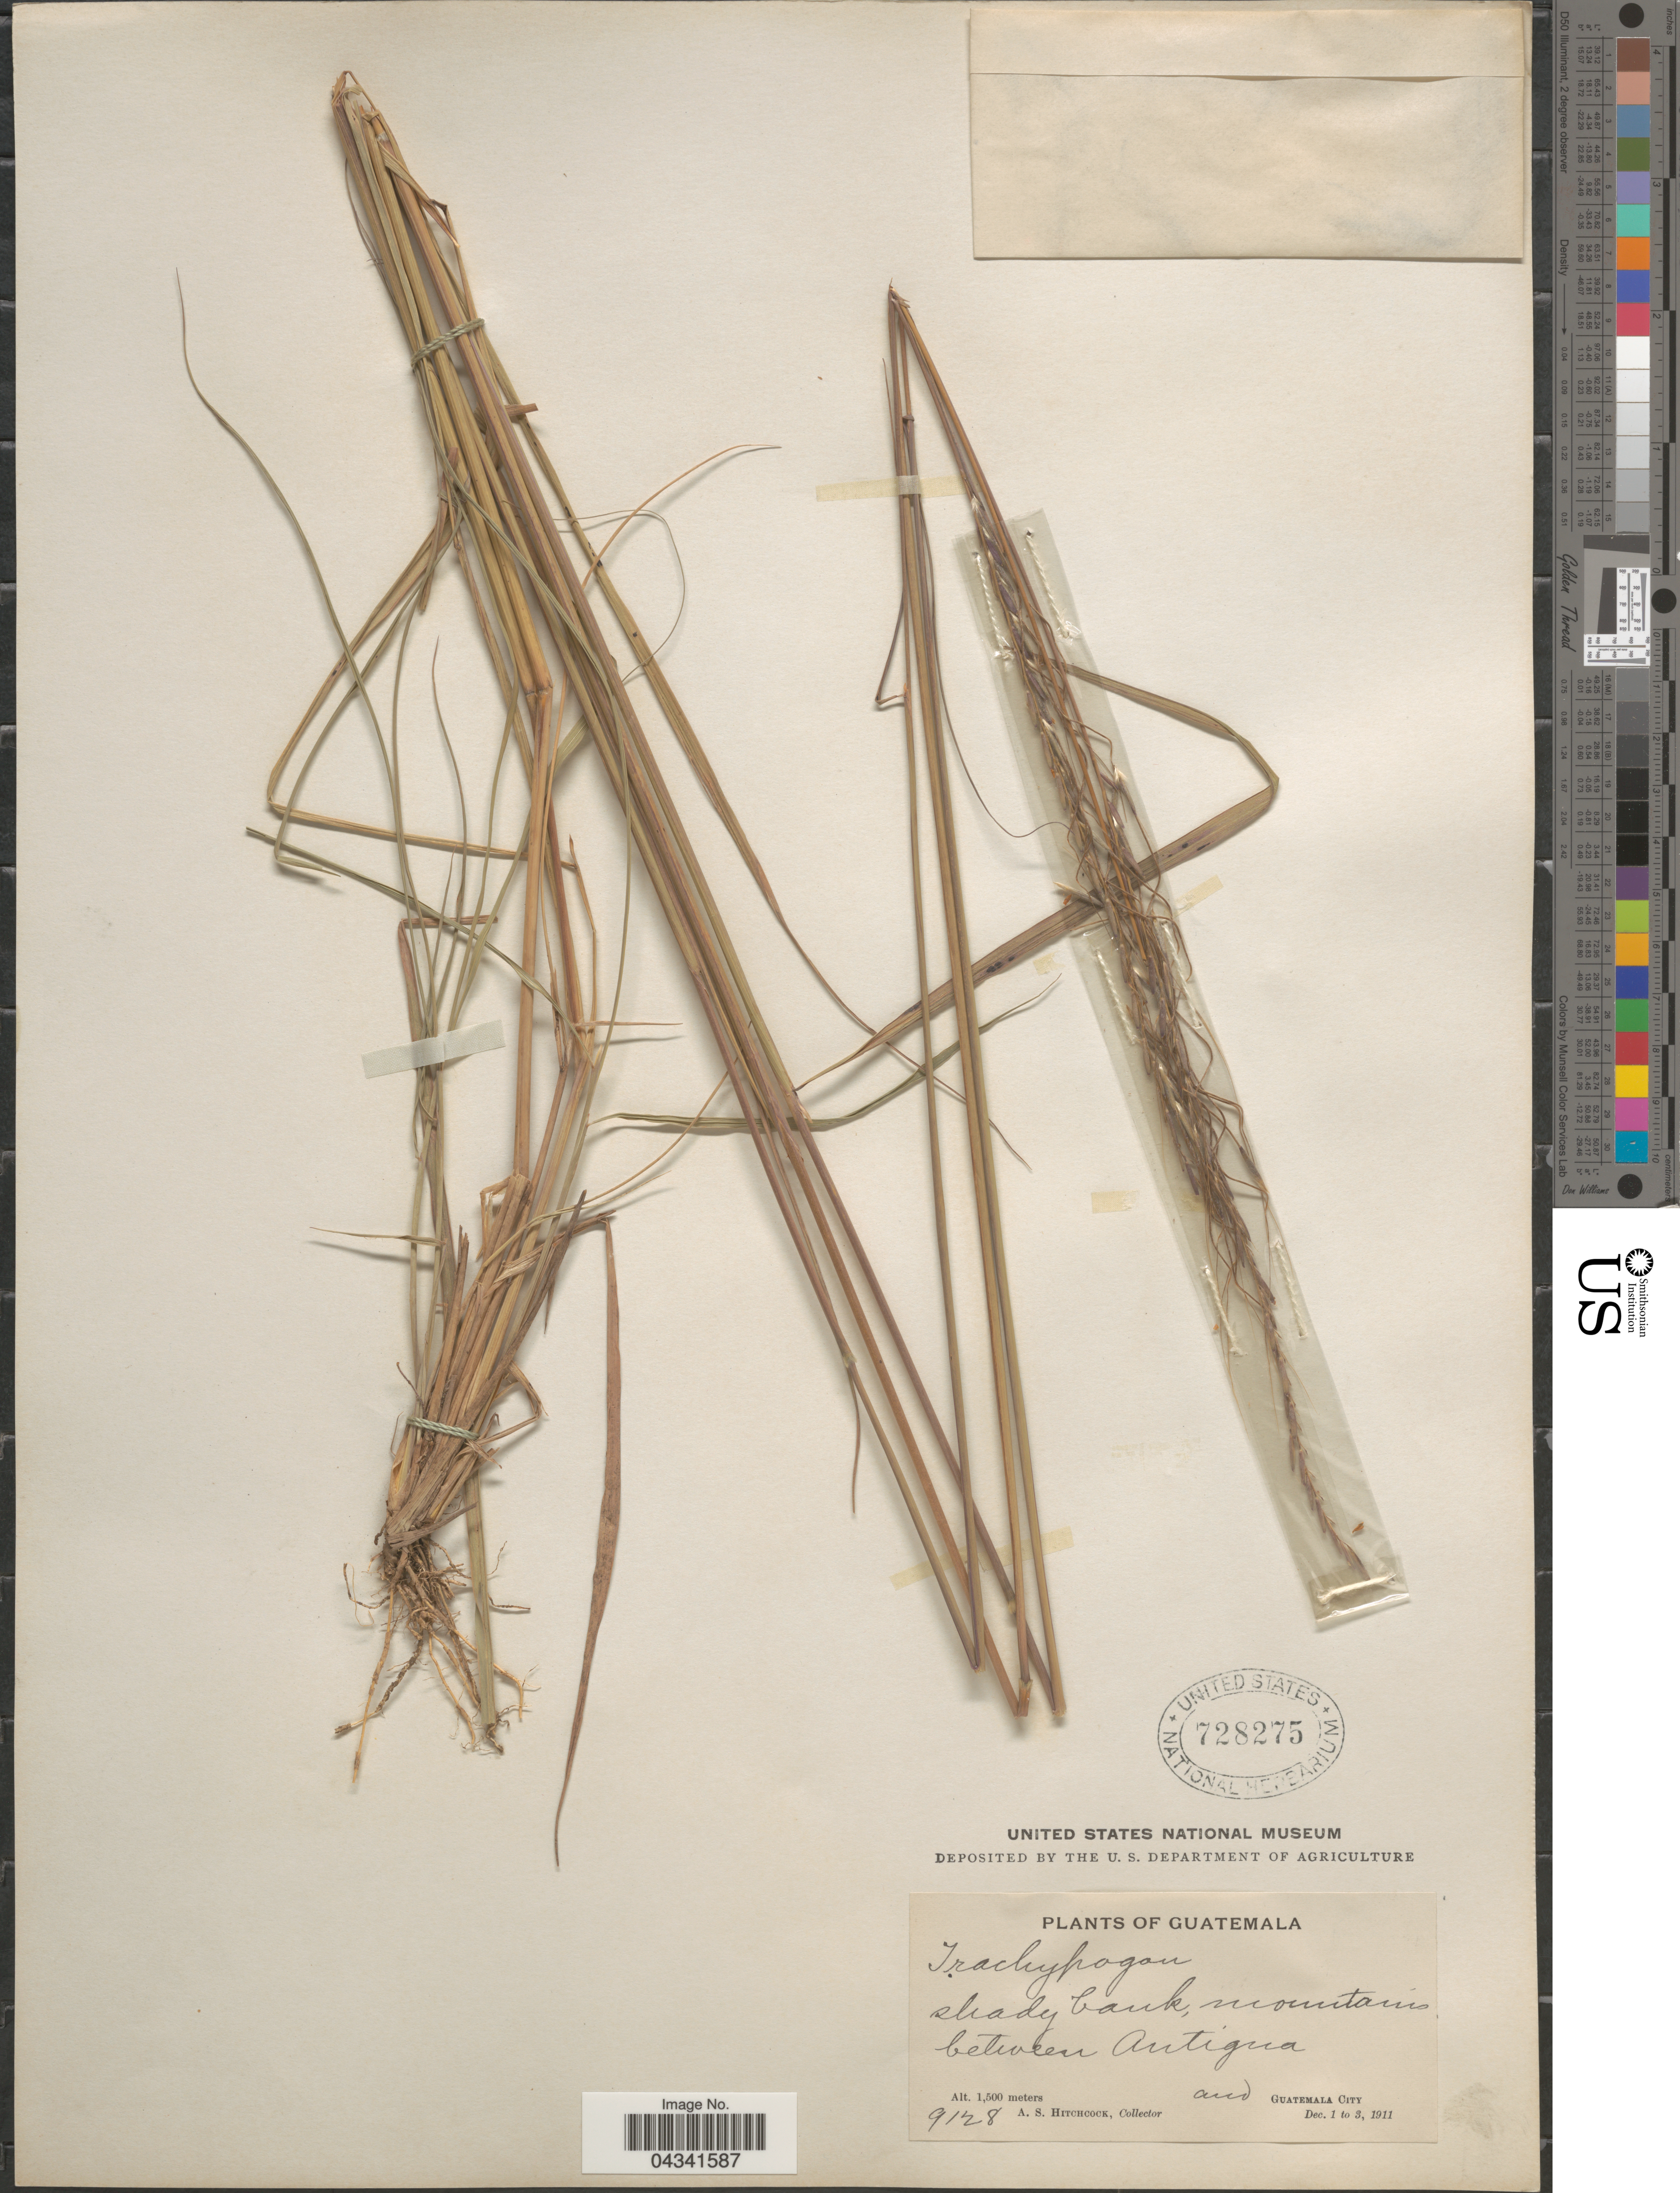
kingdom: Plantae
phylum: Tracheophyta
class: Liliopsida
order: Poales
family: Poaceae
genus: Trachypogon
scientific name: Trachypogon spicatus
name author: (L. f.) Kuntze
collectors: A. S. Hitchcock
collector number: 9128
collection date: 1911-12-01/1911-12-03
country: Guatemala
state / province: Guatemala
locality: Shady bank, mountains between Antigua and Guatemala City.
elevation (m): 1500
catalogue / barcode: US 728275